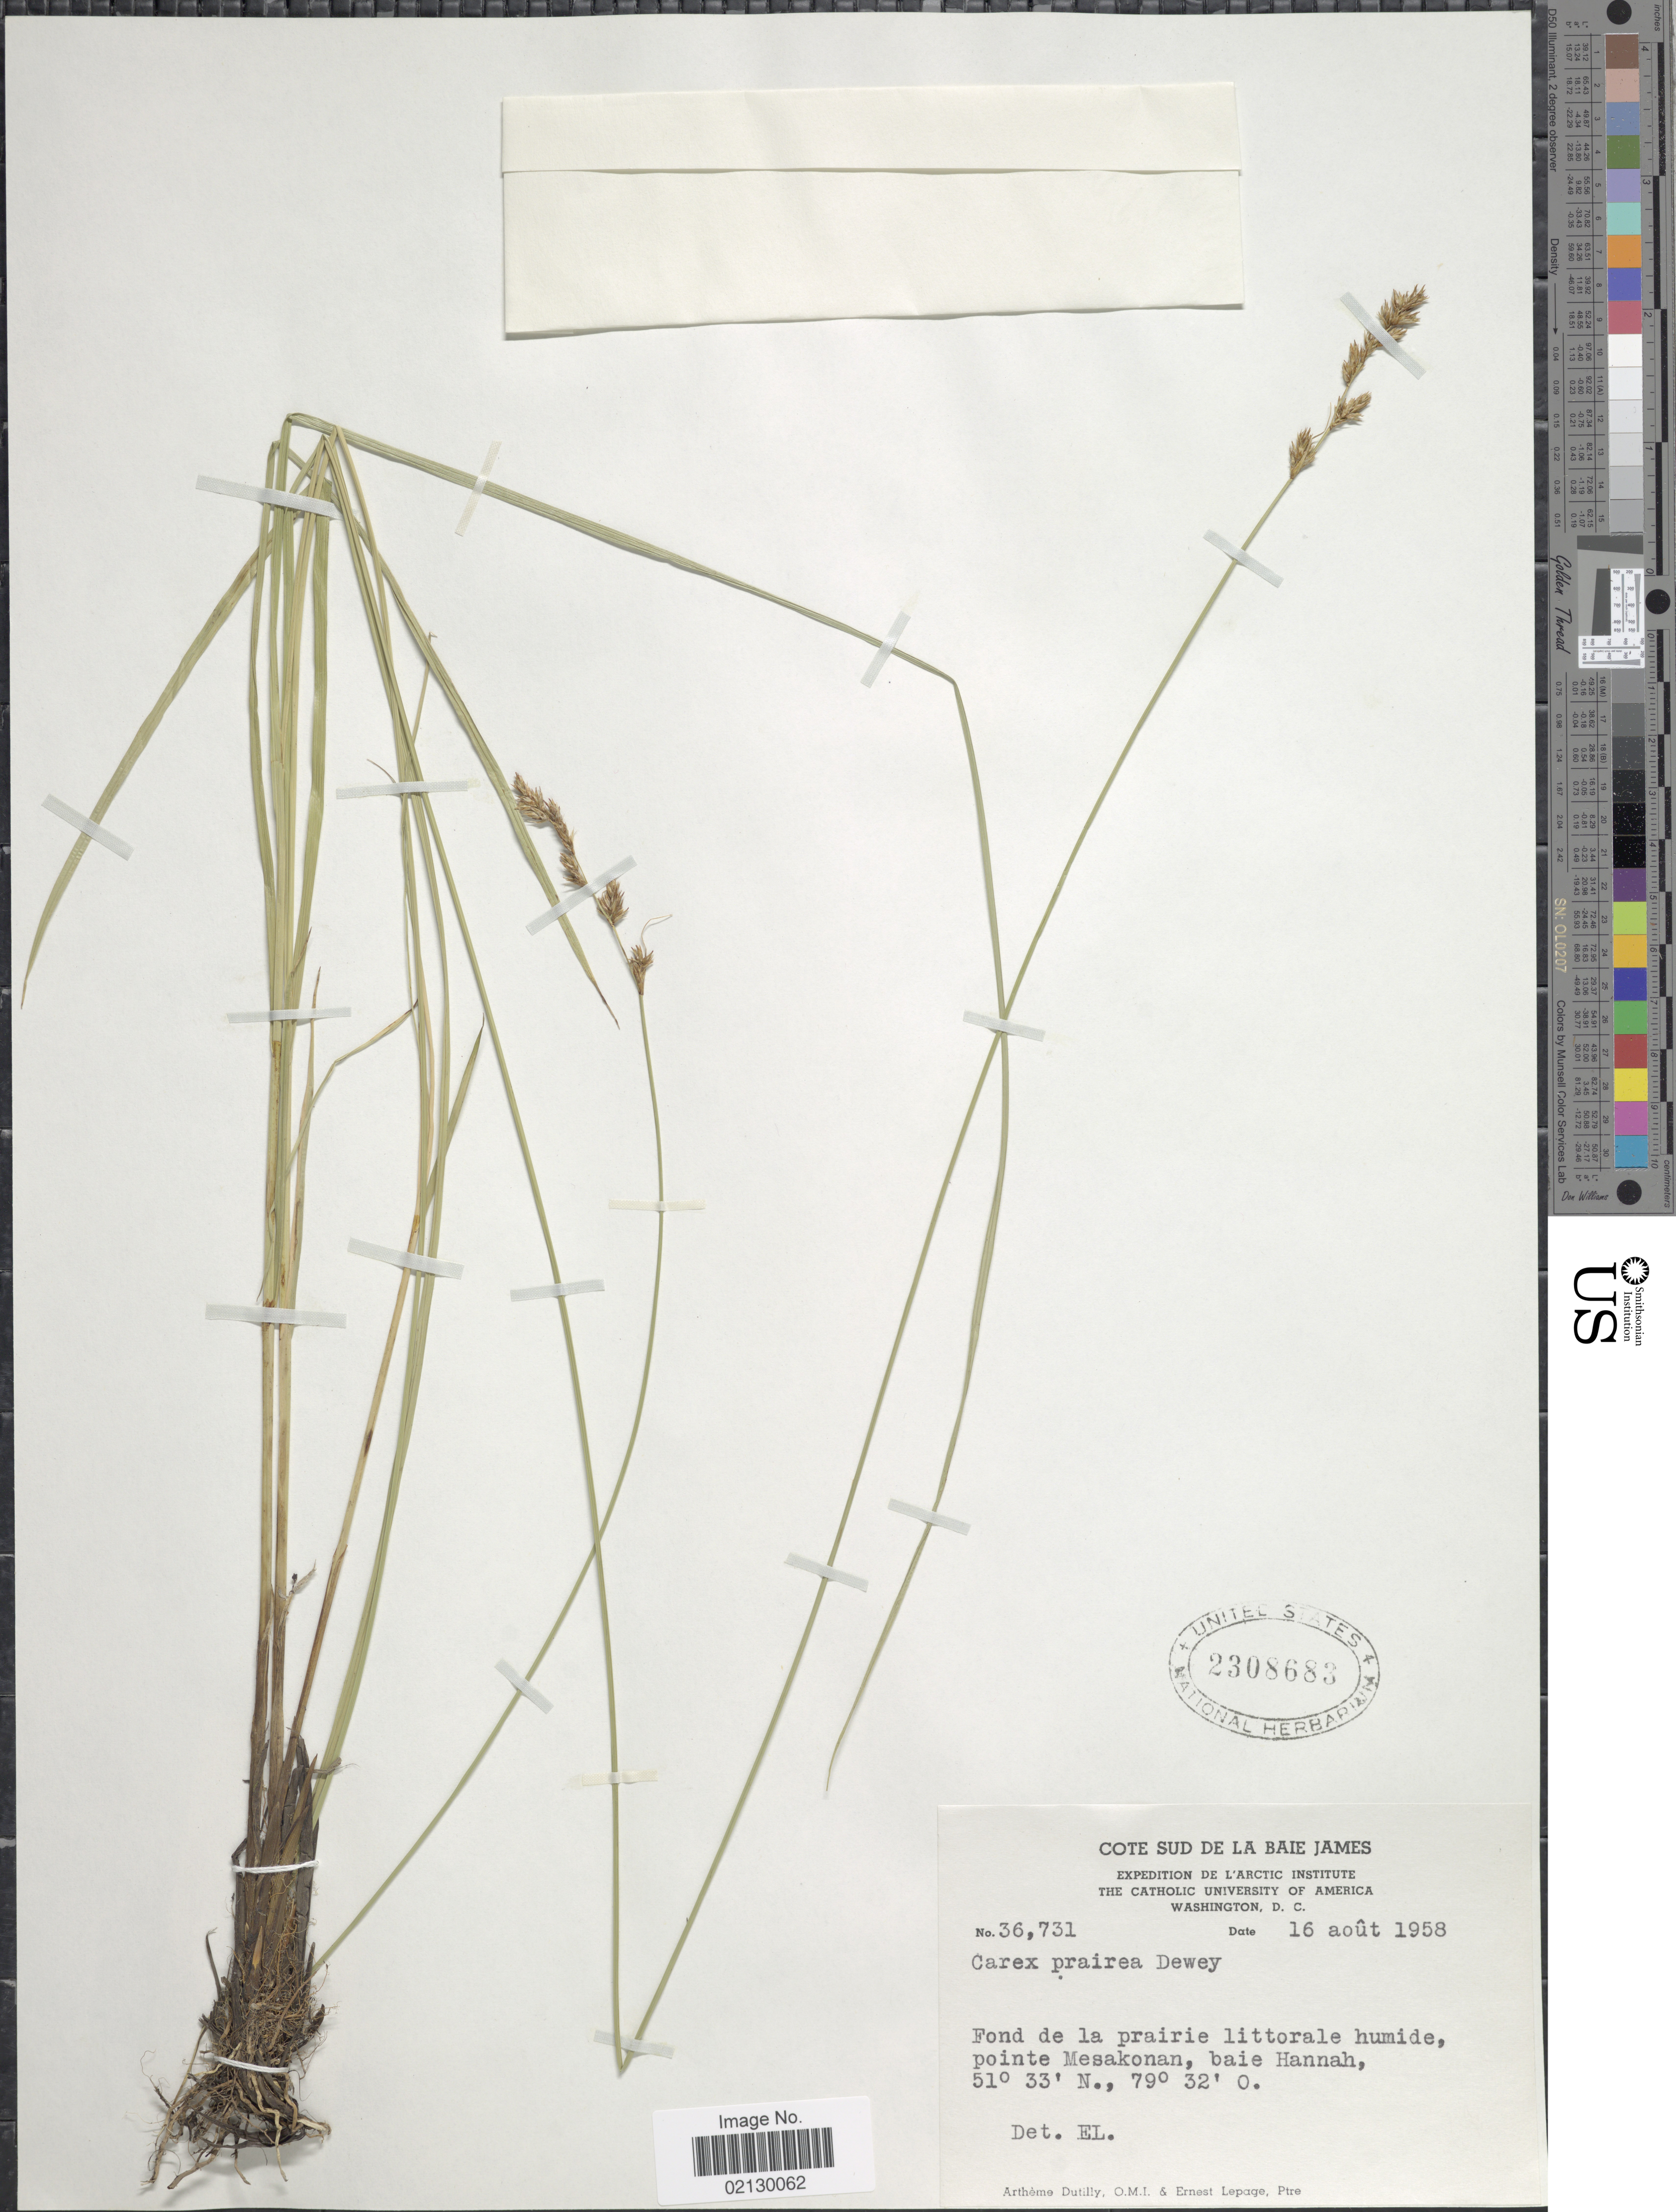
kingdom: Plantae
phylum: Tracheophyta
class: Liliopsida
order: Poales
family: Cyperaceae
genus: Carex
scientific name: Carex prairea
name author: Dewey ex Alph. Wood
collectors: A. Dutilly & E. Lepage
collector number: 36731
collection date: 1958-08-16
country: Canada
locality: Cote du Sud de la Baie James, Pointe Mesakonan, baie Hannah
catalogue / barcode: US 2308683